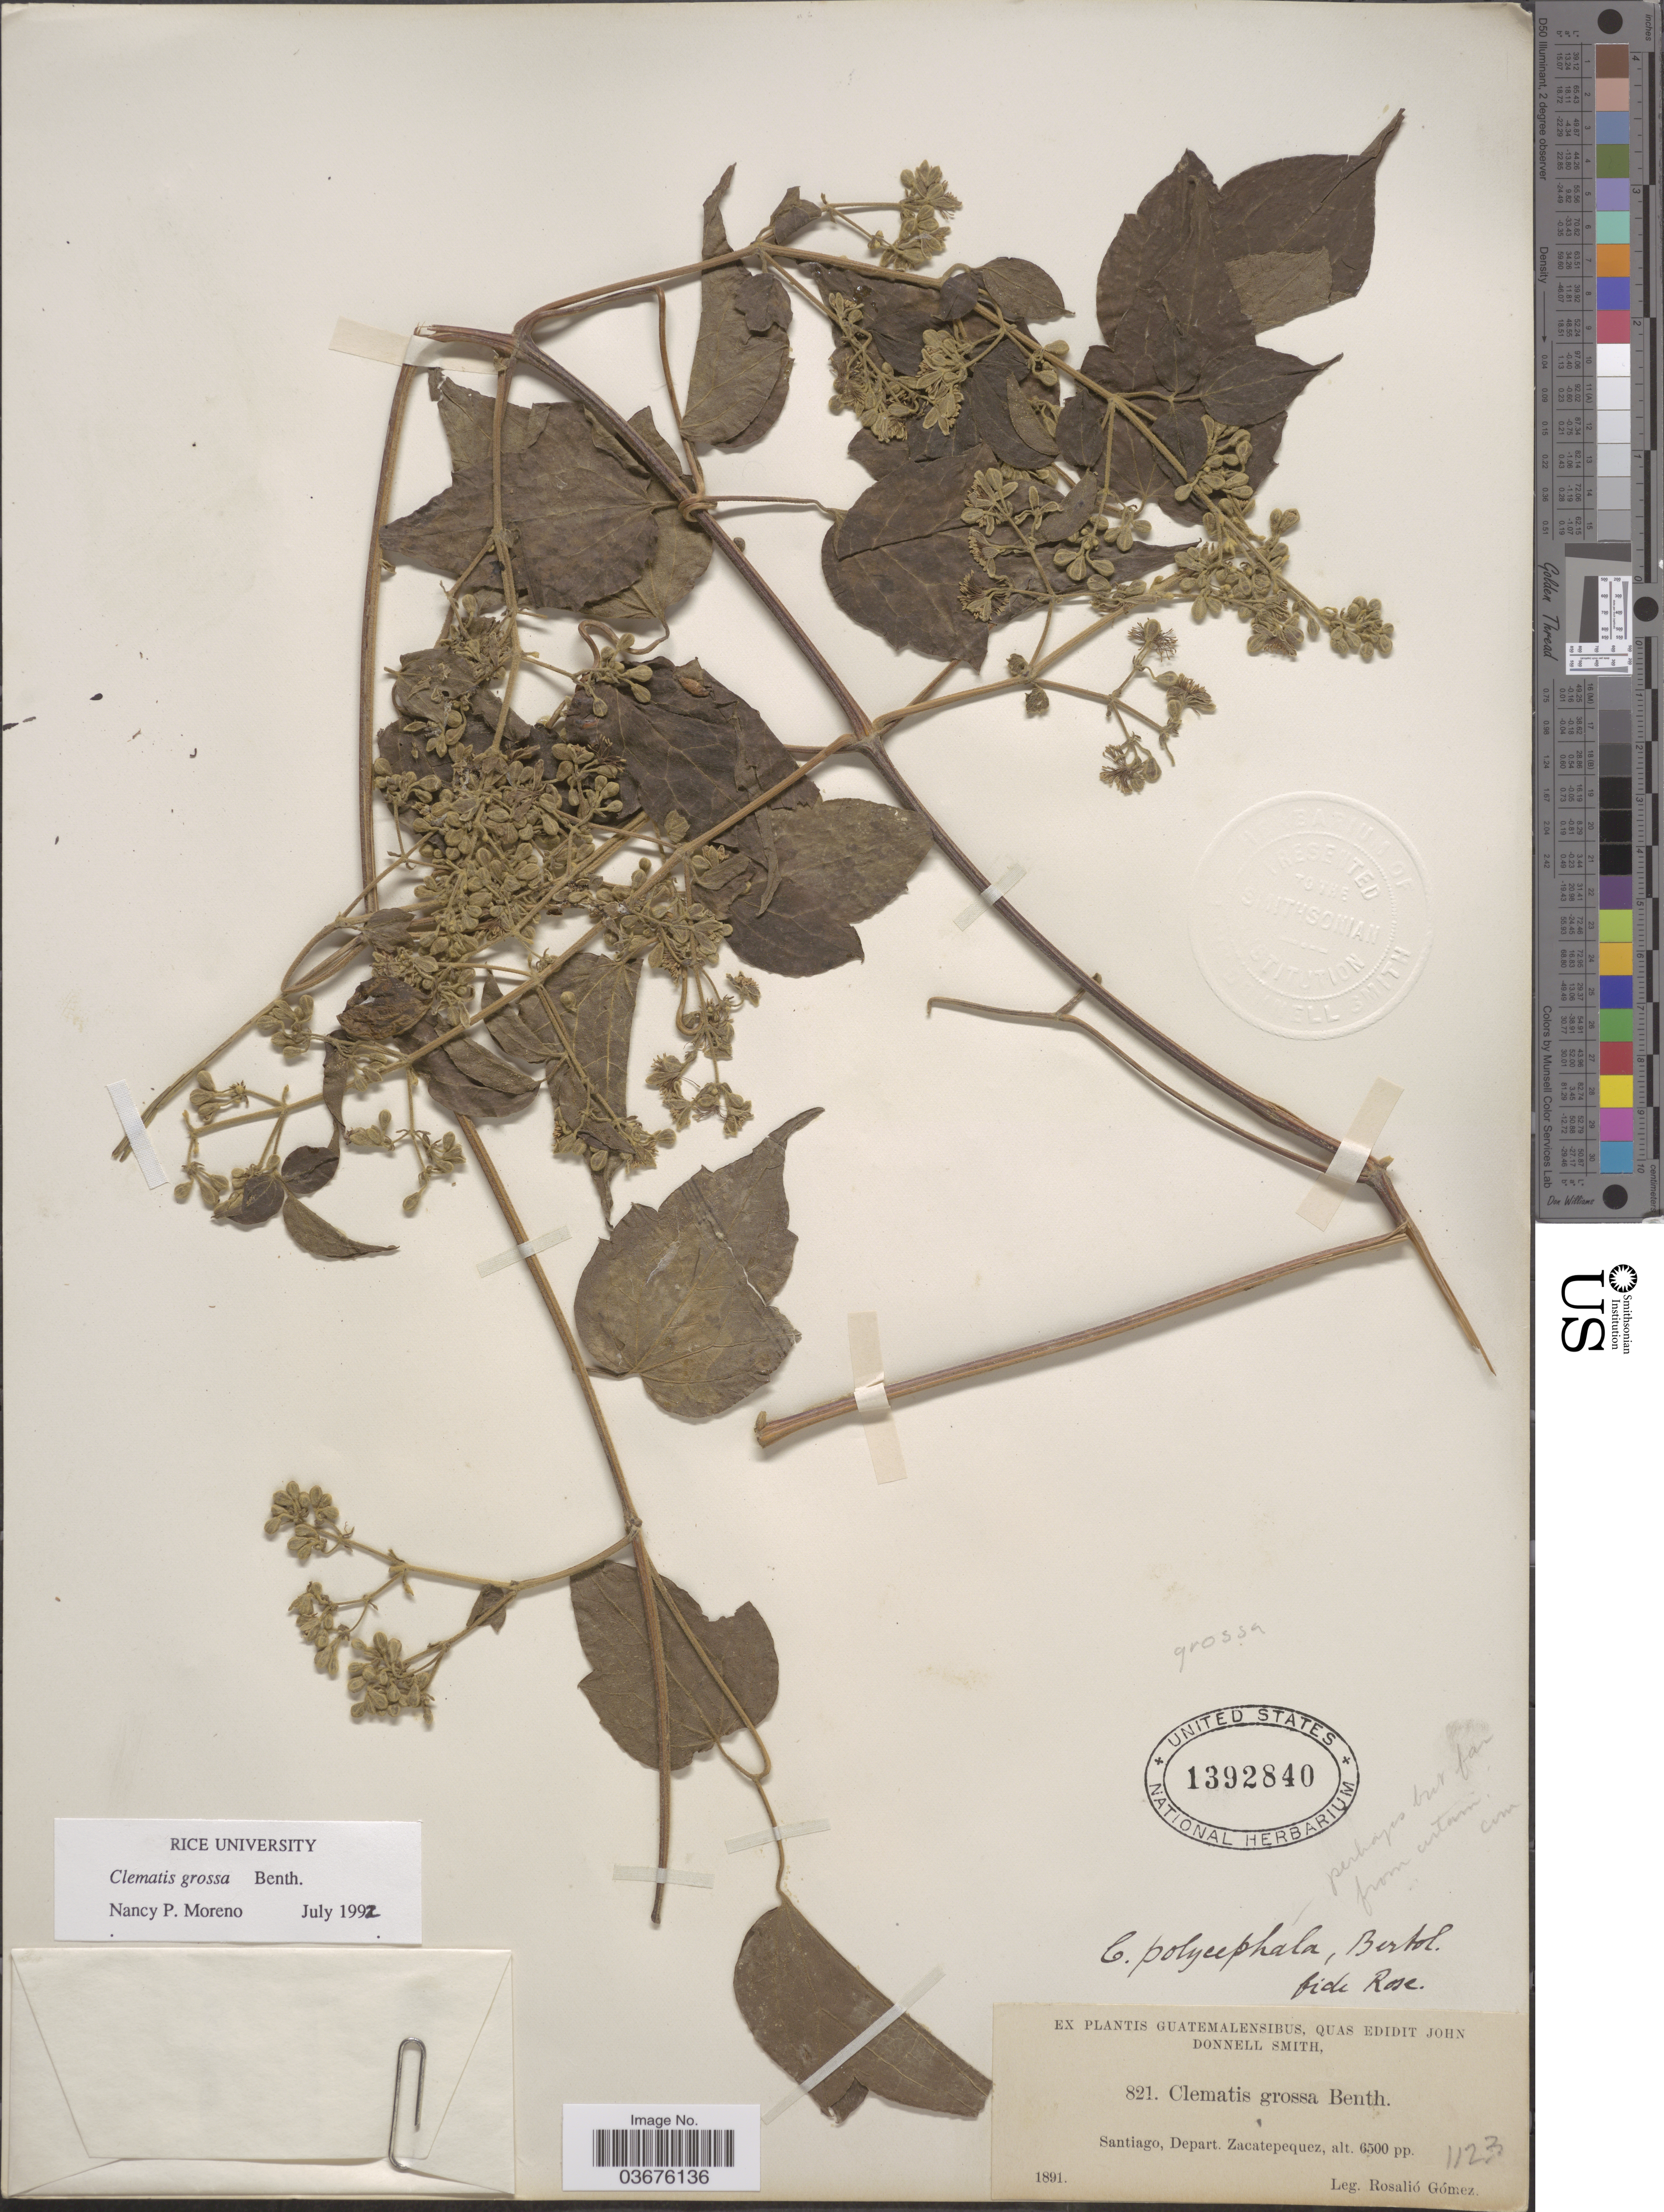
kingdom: Plantae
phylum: Tracheophyta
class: Magnoliopsida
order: Ranunculales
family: Ranunculaceae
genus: Clematis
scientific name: Clematis grossa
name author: Benth.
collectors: R. Gómez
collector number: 821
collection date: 1891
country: Guatemala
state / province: Sacatepequez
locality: Santiago, Depart. Zacatepequez.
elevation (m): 1981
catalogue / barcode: US 1392840